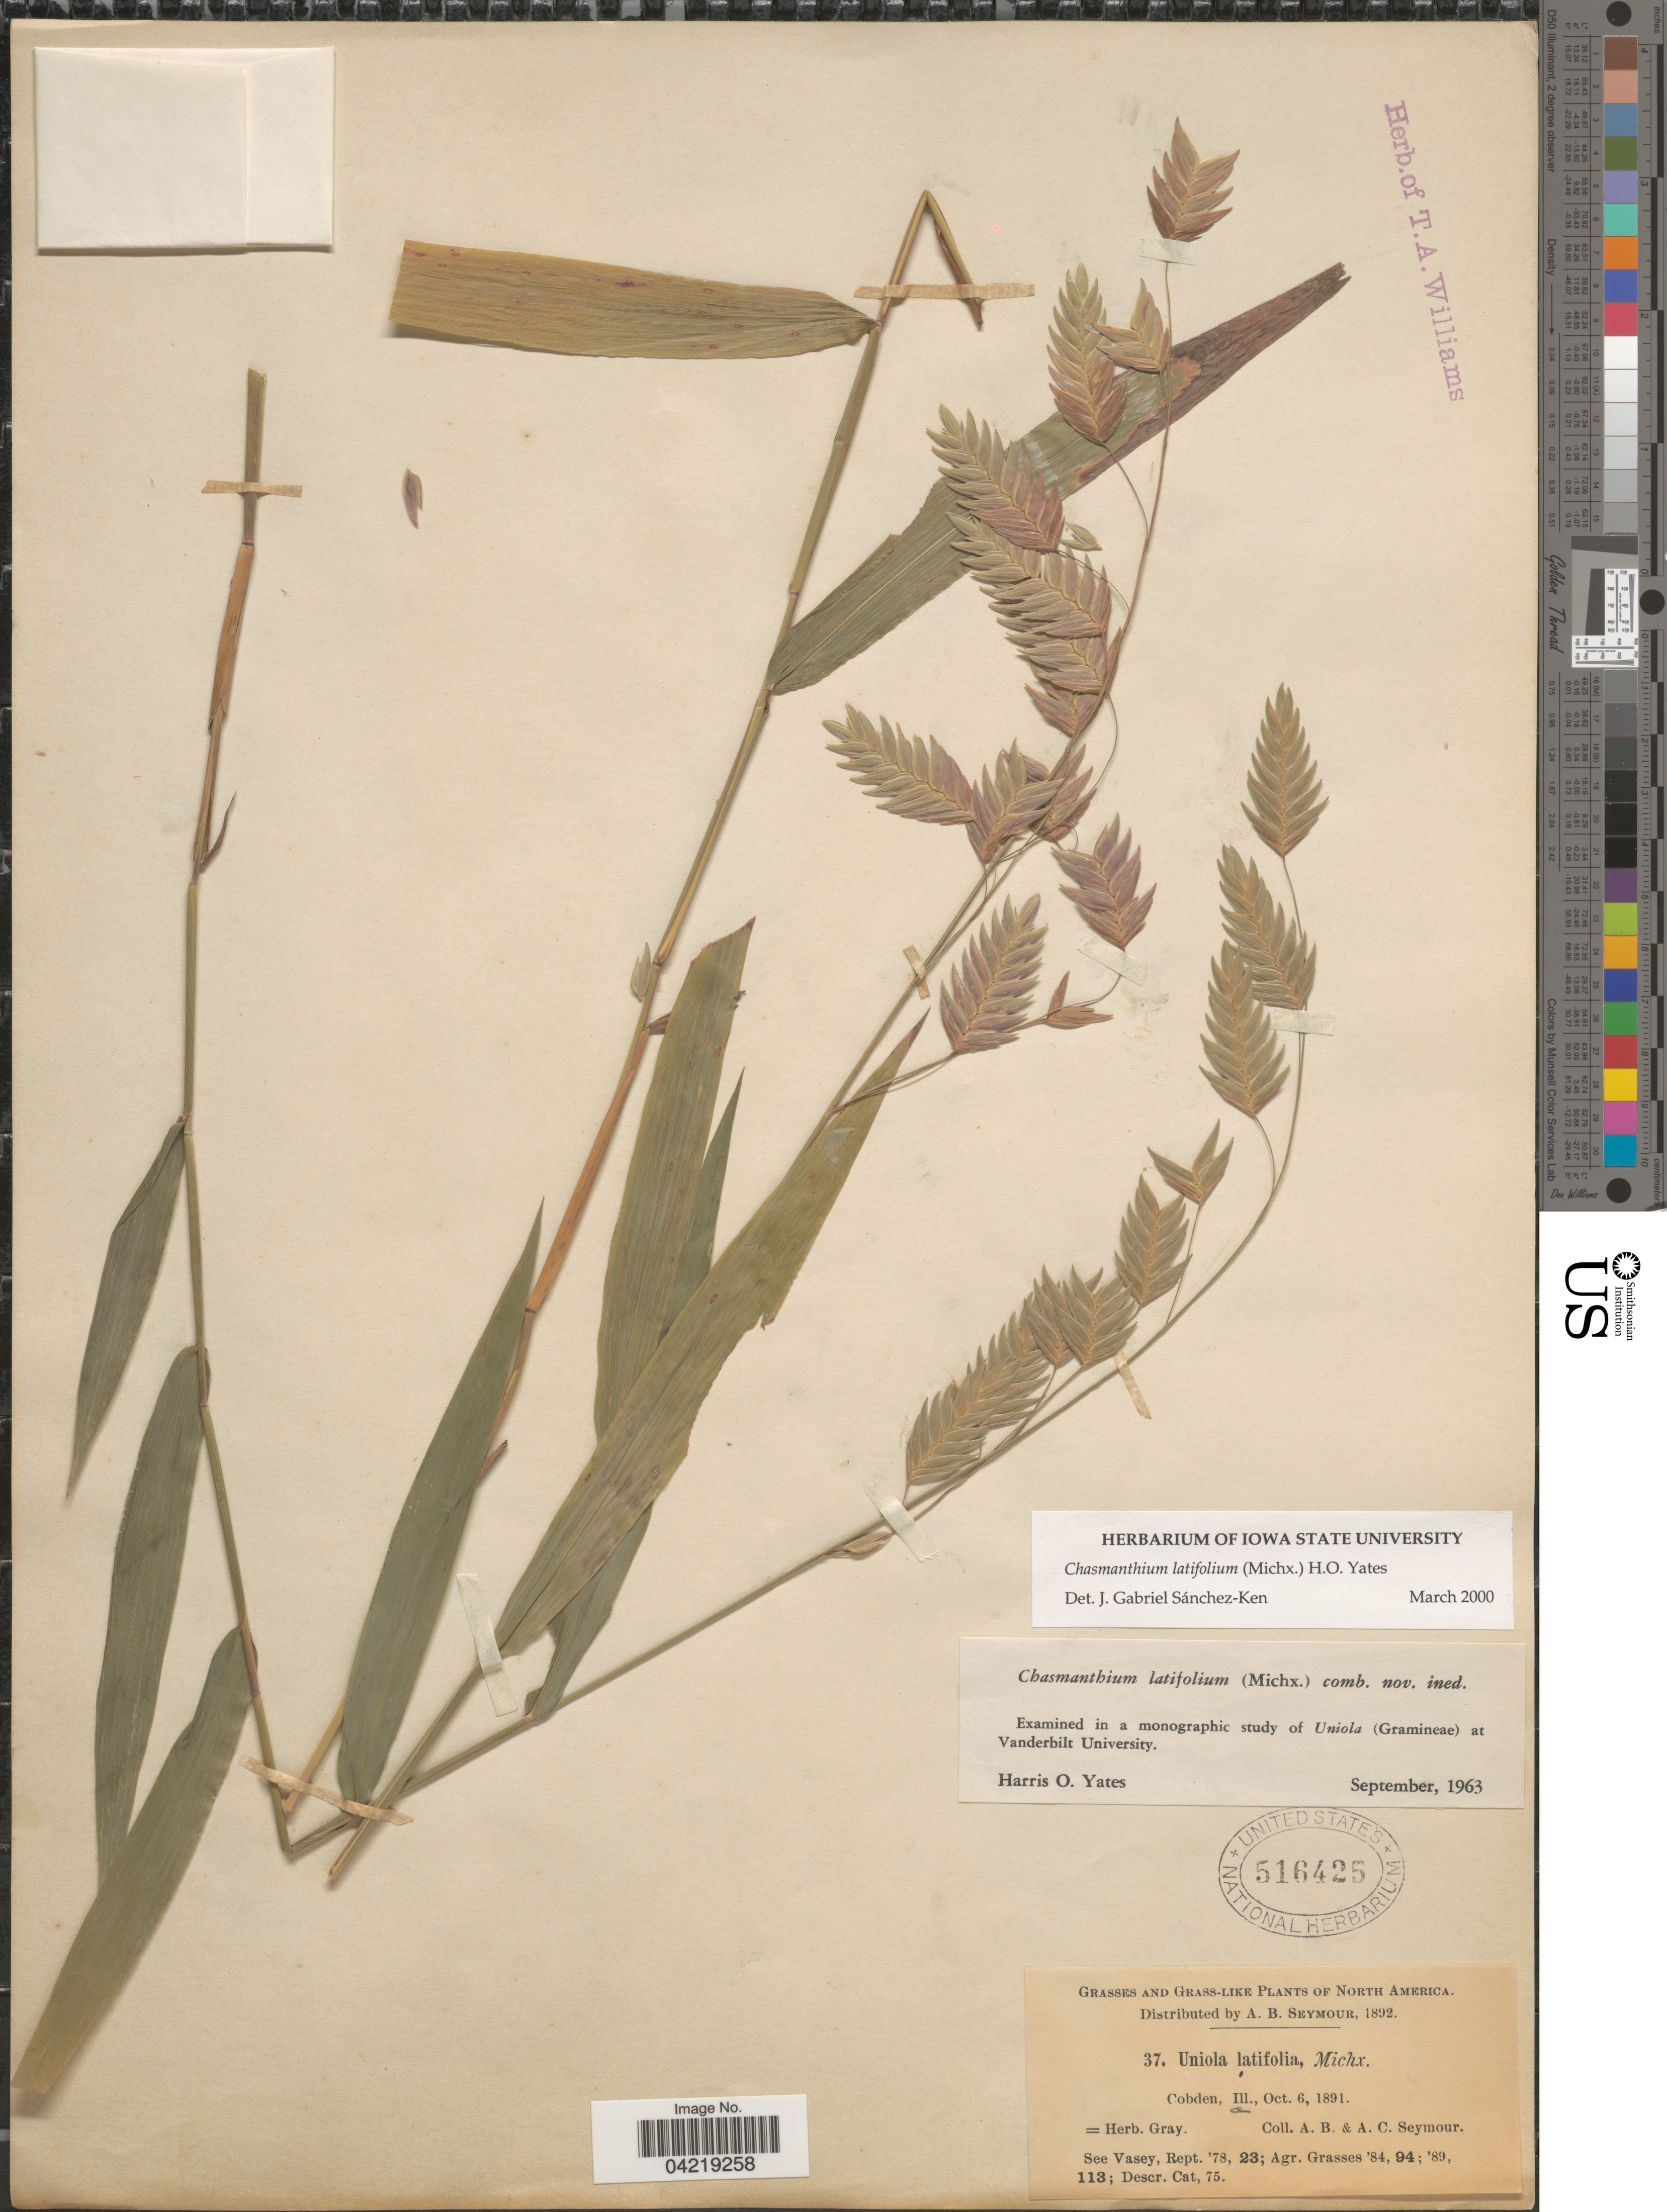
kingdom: Plantae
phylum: Tracheophyta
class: Liliopsida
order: Poales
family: Poaceae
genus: Chasmanthium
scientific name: Chasmanthium latifolium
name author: (Michx.) H.O. Yates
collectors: A. Seymour & A. Seymour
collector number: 37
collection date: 1891-10-06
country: United States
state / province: Illinois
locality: Cobden.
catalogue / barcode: US 516425